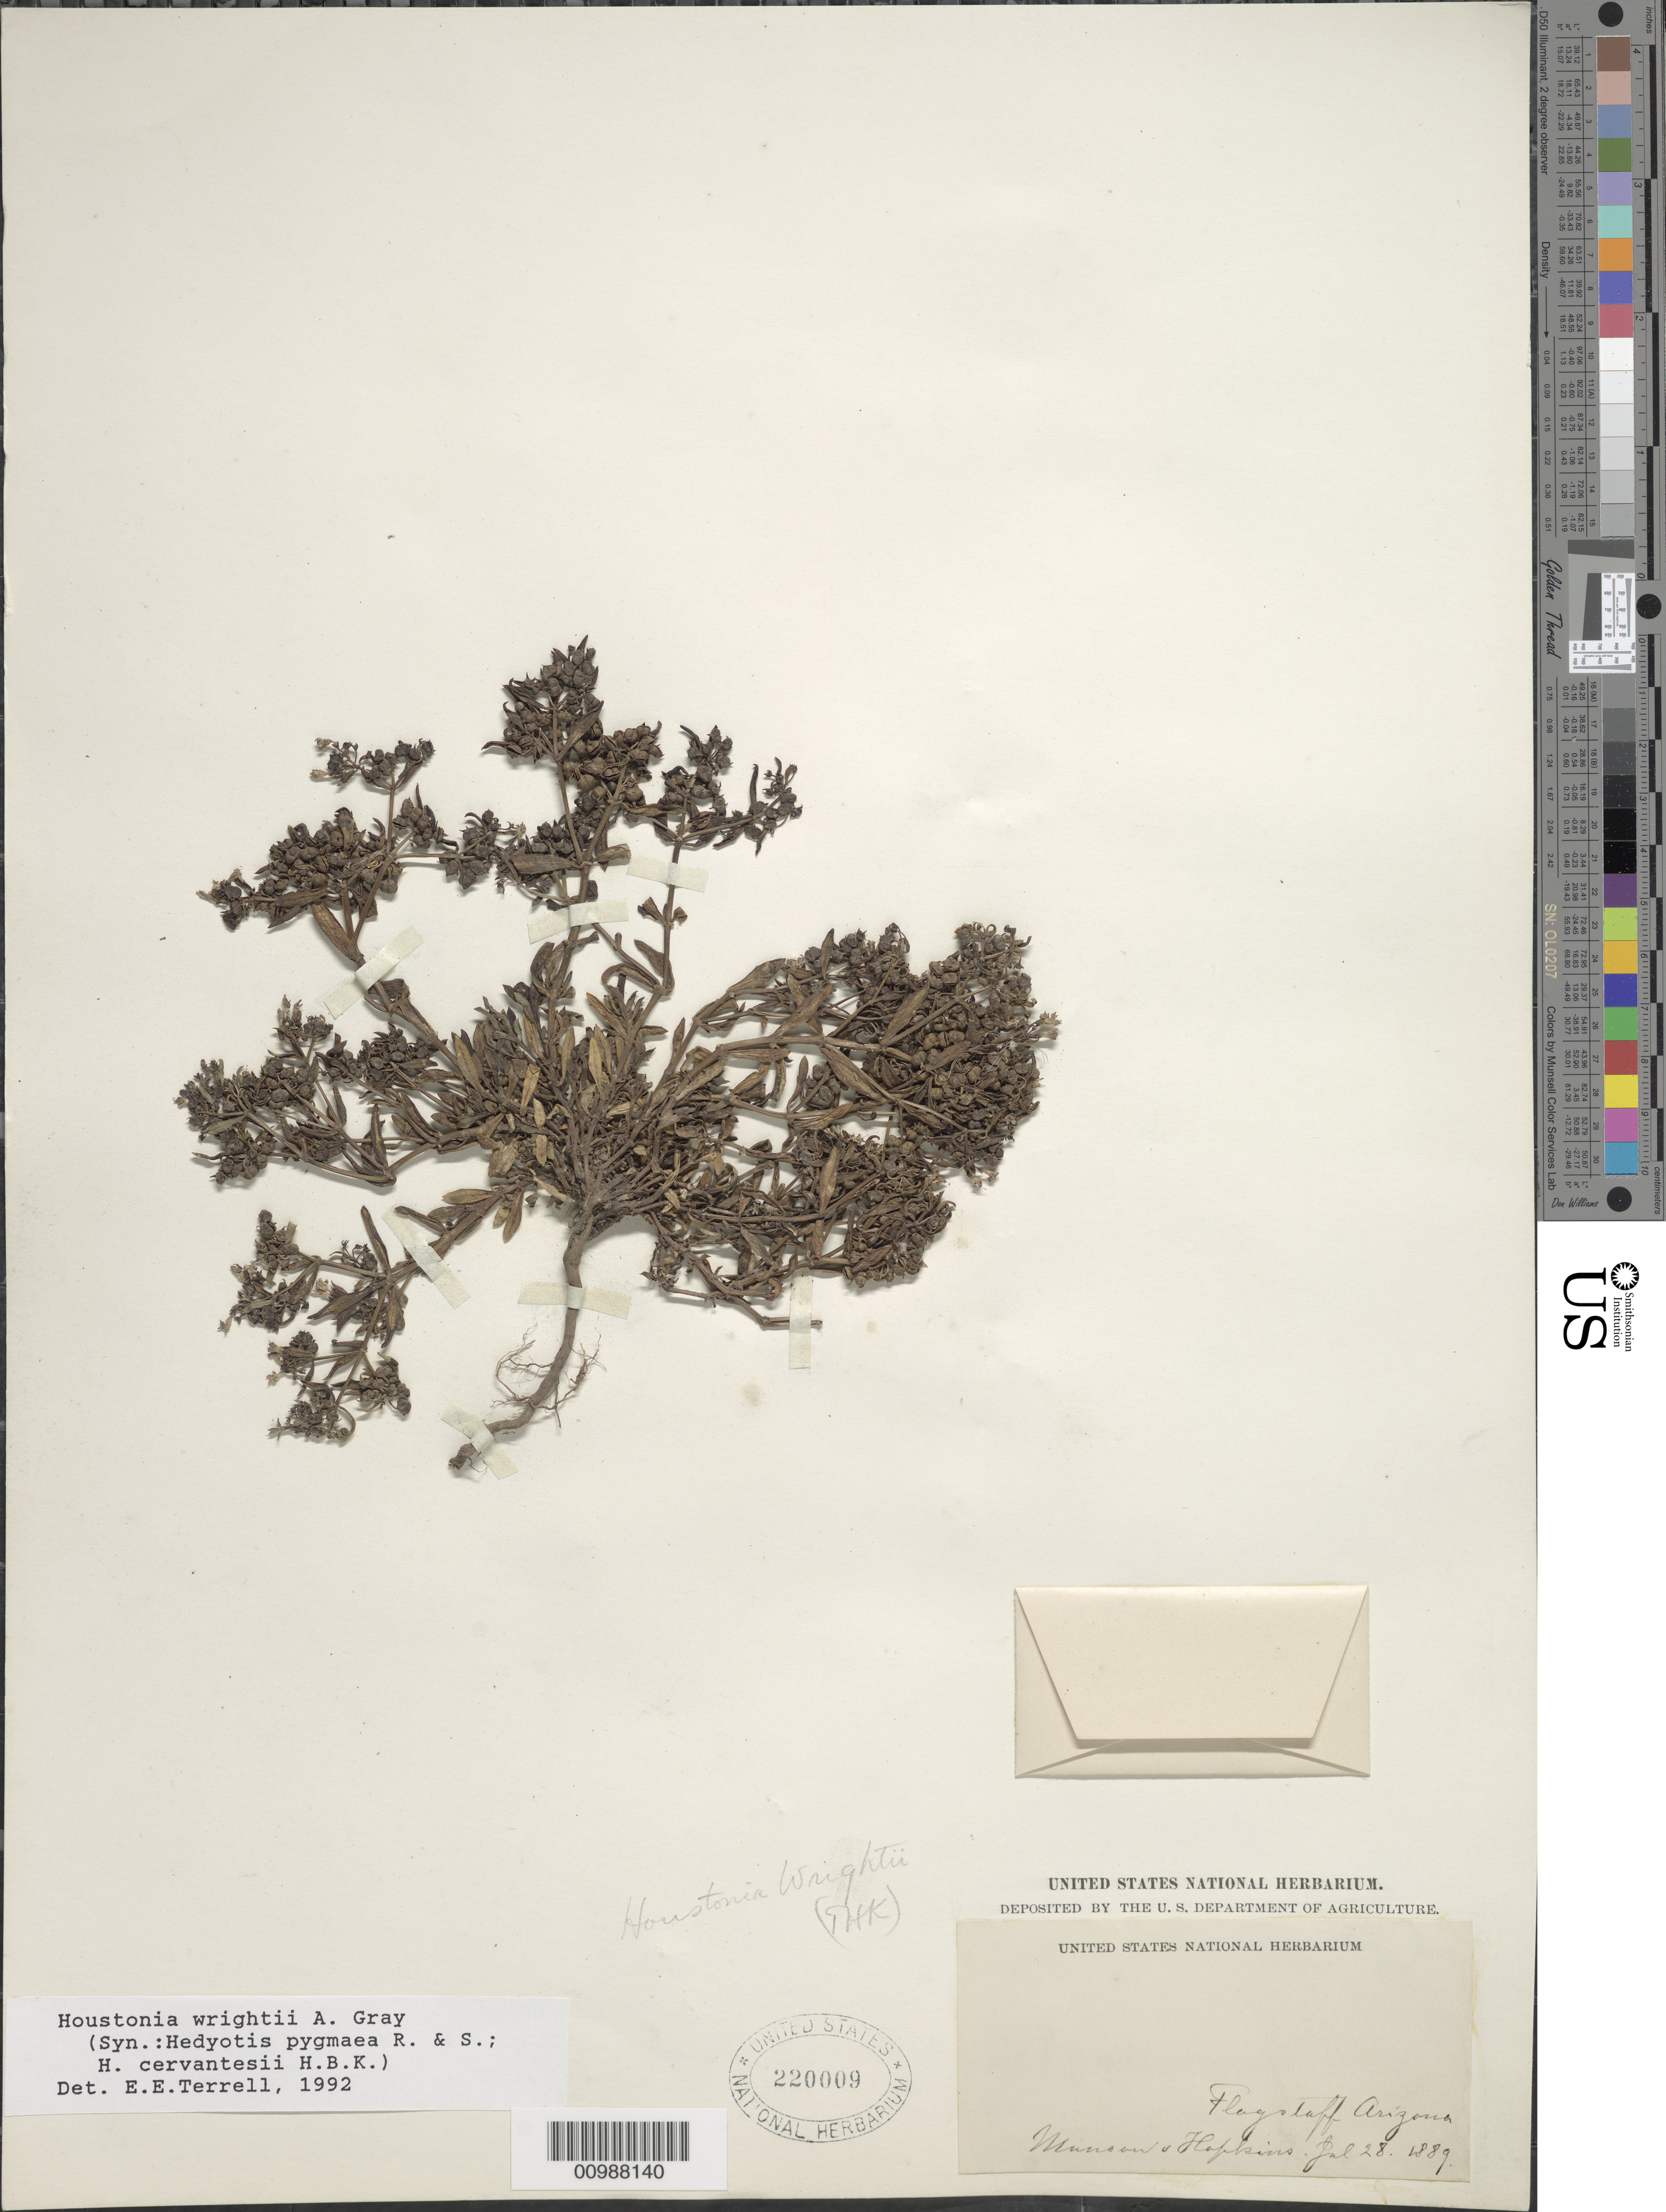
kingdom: Plantae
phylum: Tracheophyta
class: Magnoliopsida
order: Gentianales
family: Rubiaceae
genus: Houstonia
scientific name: Houstonia wrightii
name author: (A. Gray) A. Gray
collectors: T. V. Munson & M. J. G. Hopkins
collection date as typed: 28 Jul 1889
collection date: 1889-07-28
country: United States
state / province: Arizona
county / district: Coconino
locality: Flagstaff.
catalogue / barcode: US 220009